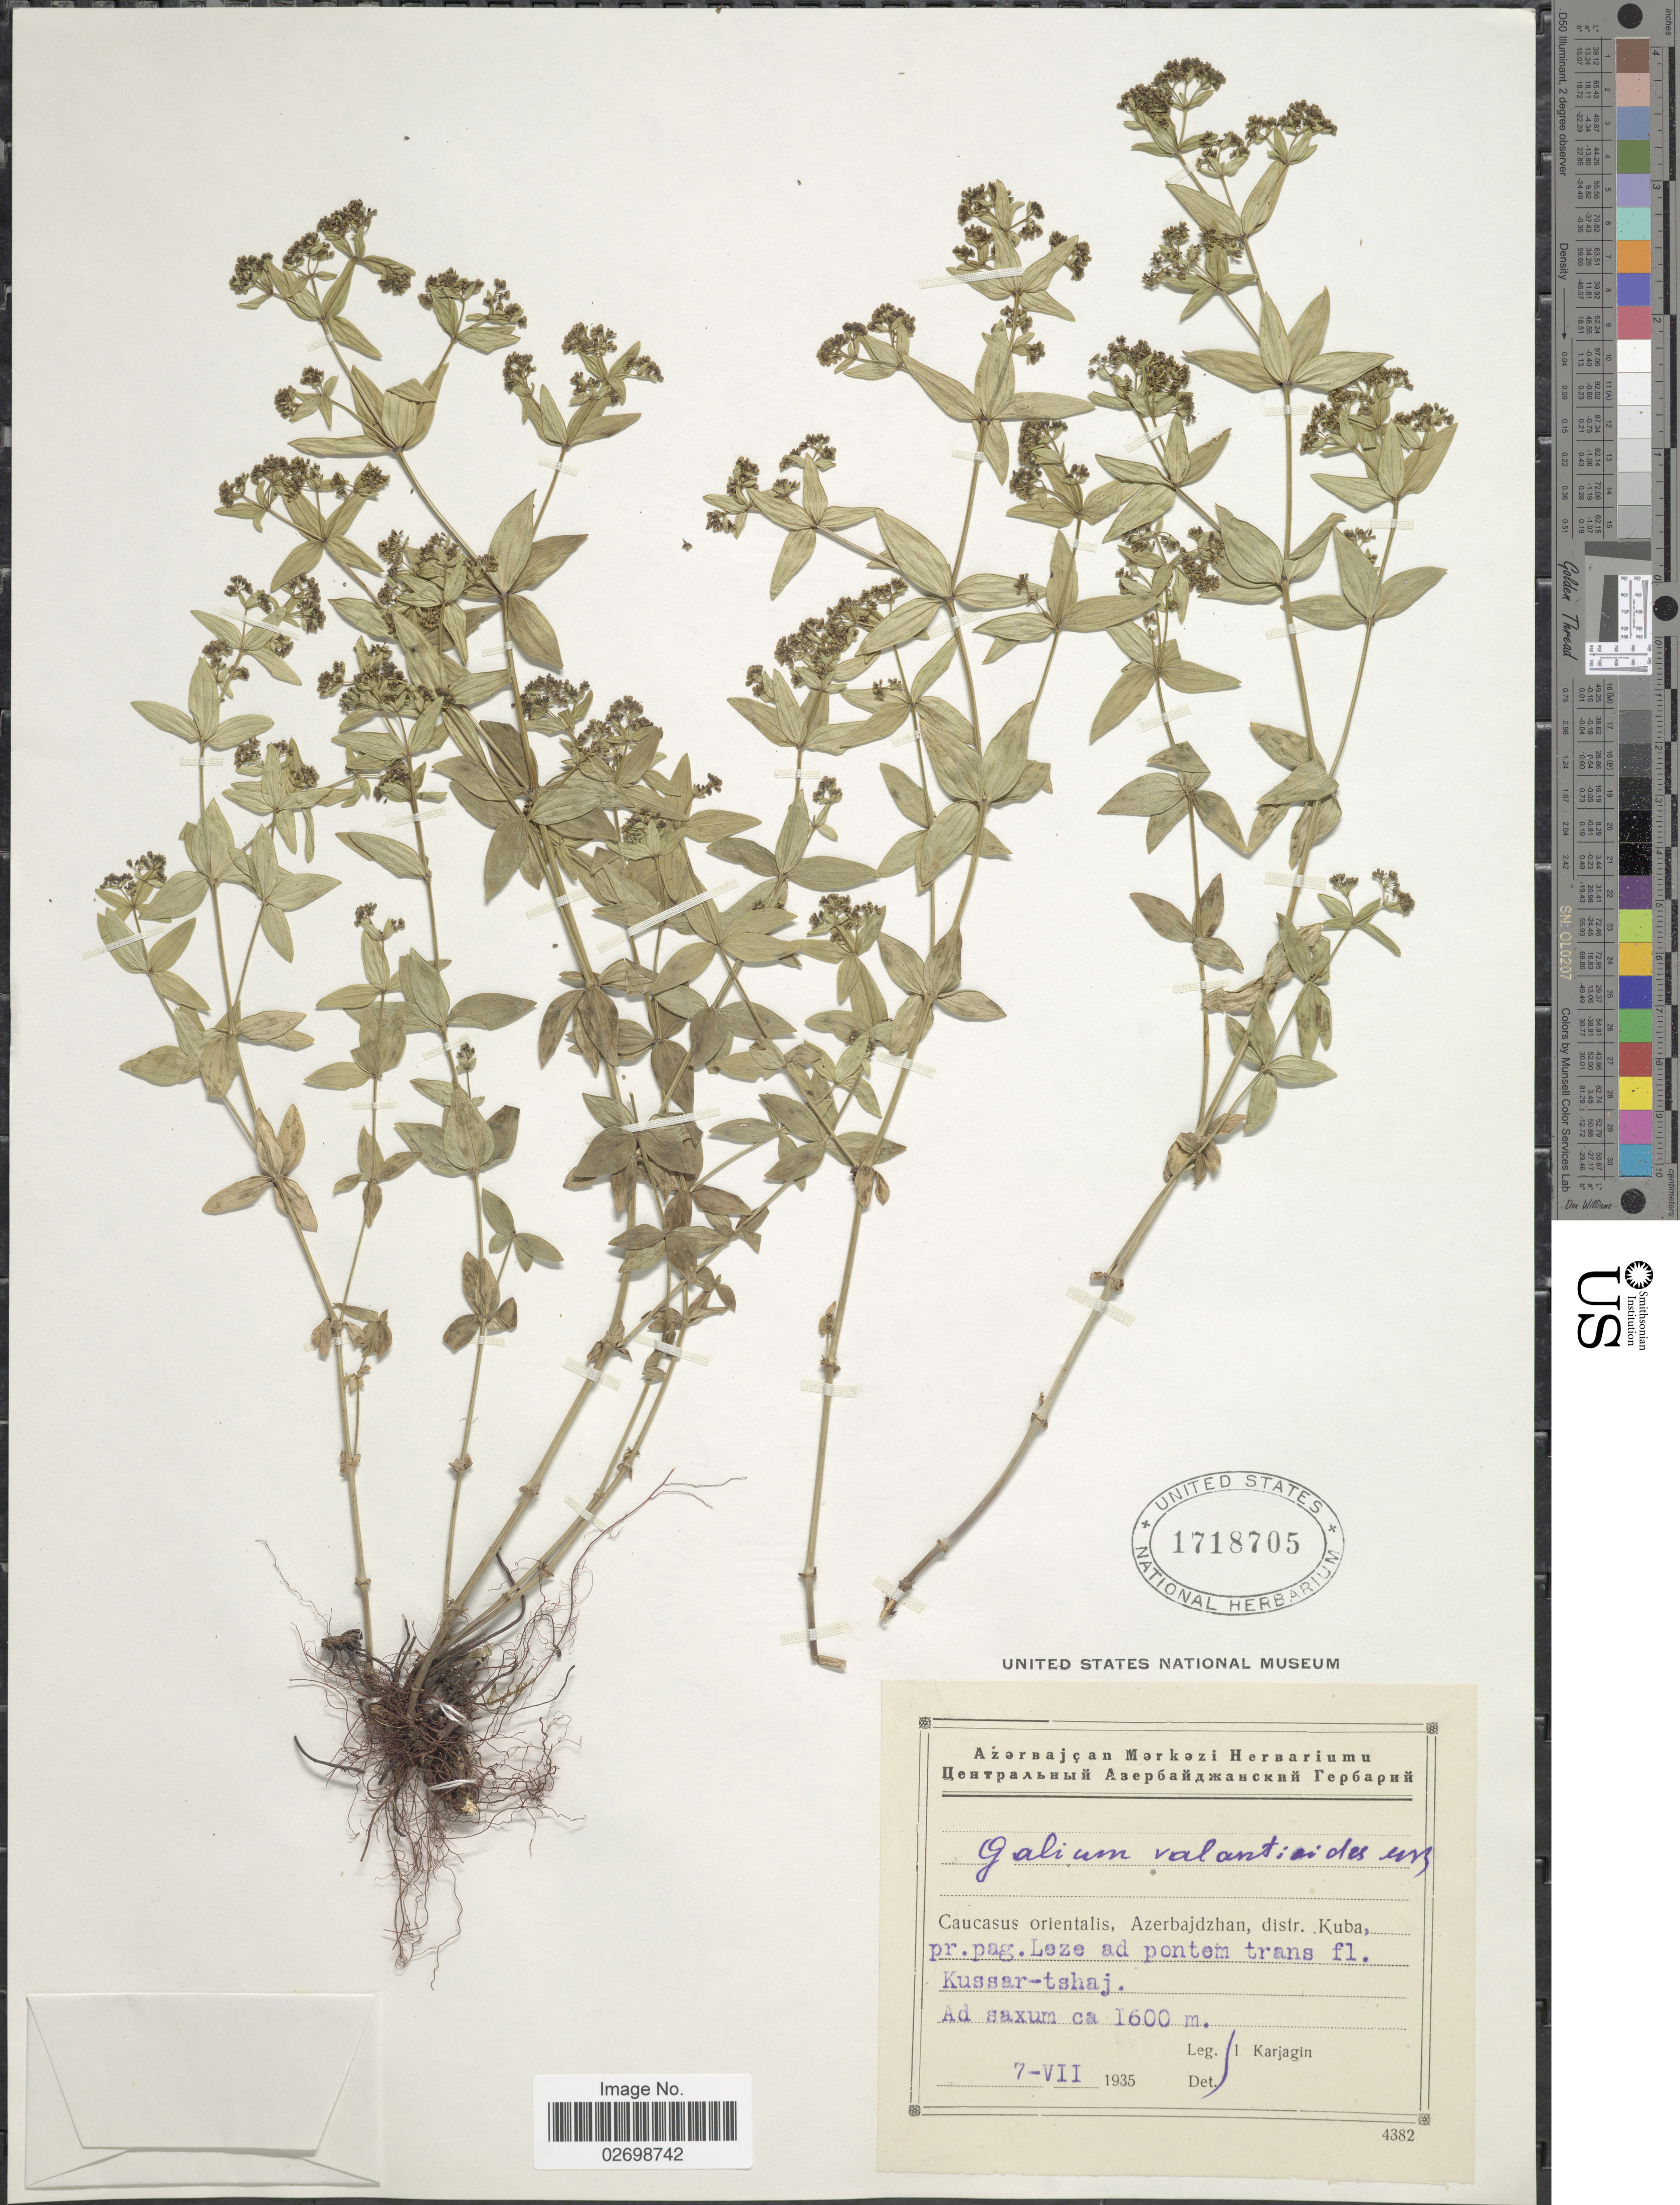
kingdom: Plantae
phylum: Tracheophyta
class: Magnoliopsida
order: Gentianales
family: Rubiaceae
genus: Galium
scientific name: Galium valantioides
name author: M. Bieb.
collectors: I. Karjagin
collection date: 1935-07-07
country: Cuba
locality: Caucasus orientalis, Azerbajdzhan, distr. Kuba, pr. pag Leze ad pontem trans fl. Kussar-tshaj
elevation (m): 1600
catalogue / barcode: US 1718705